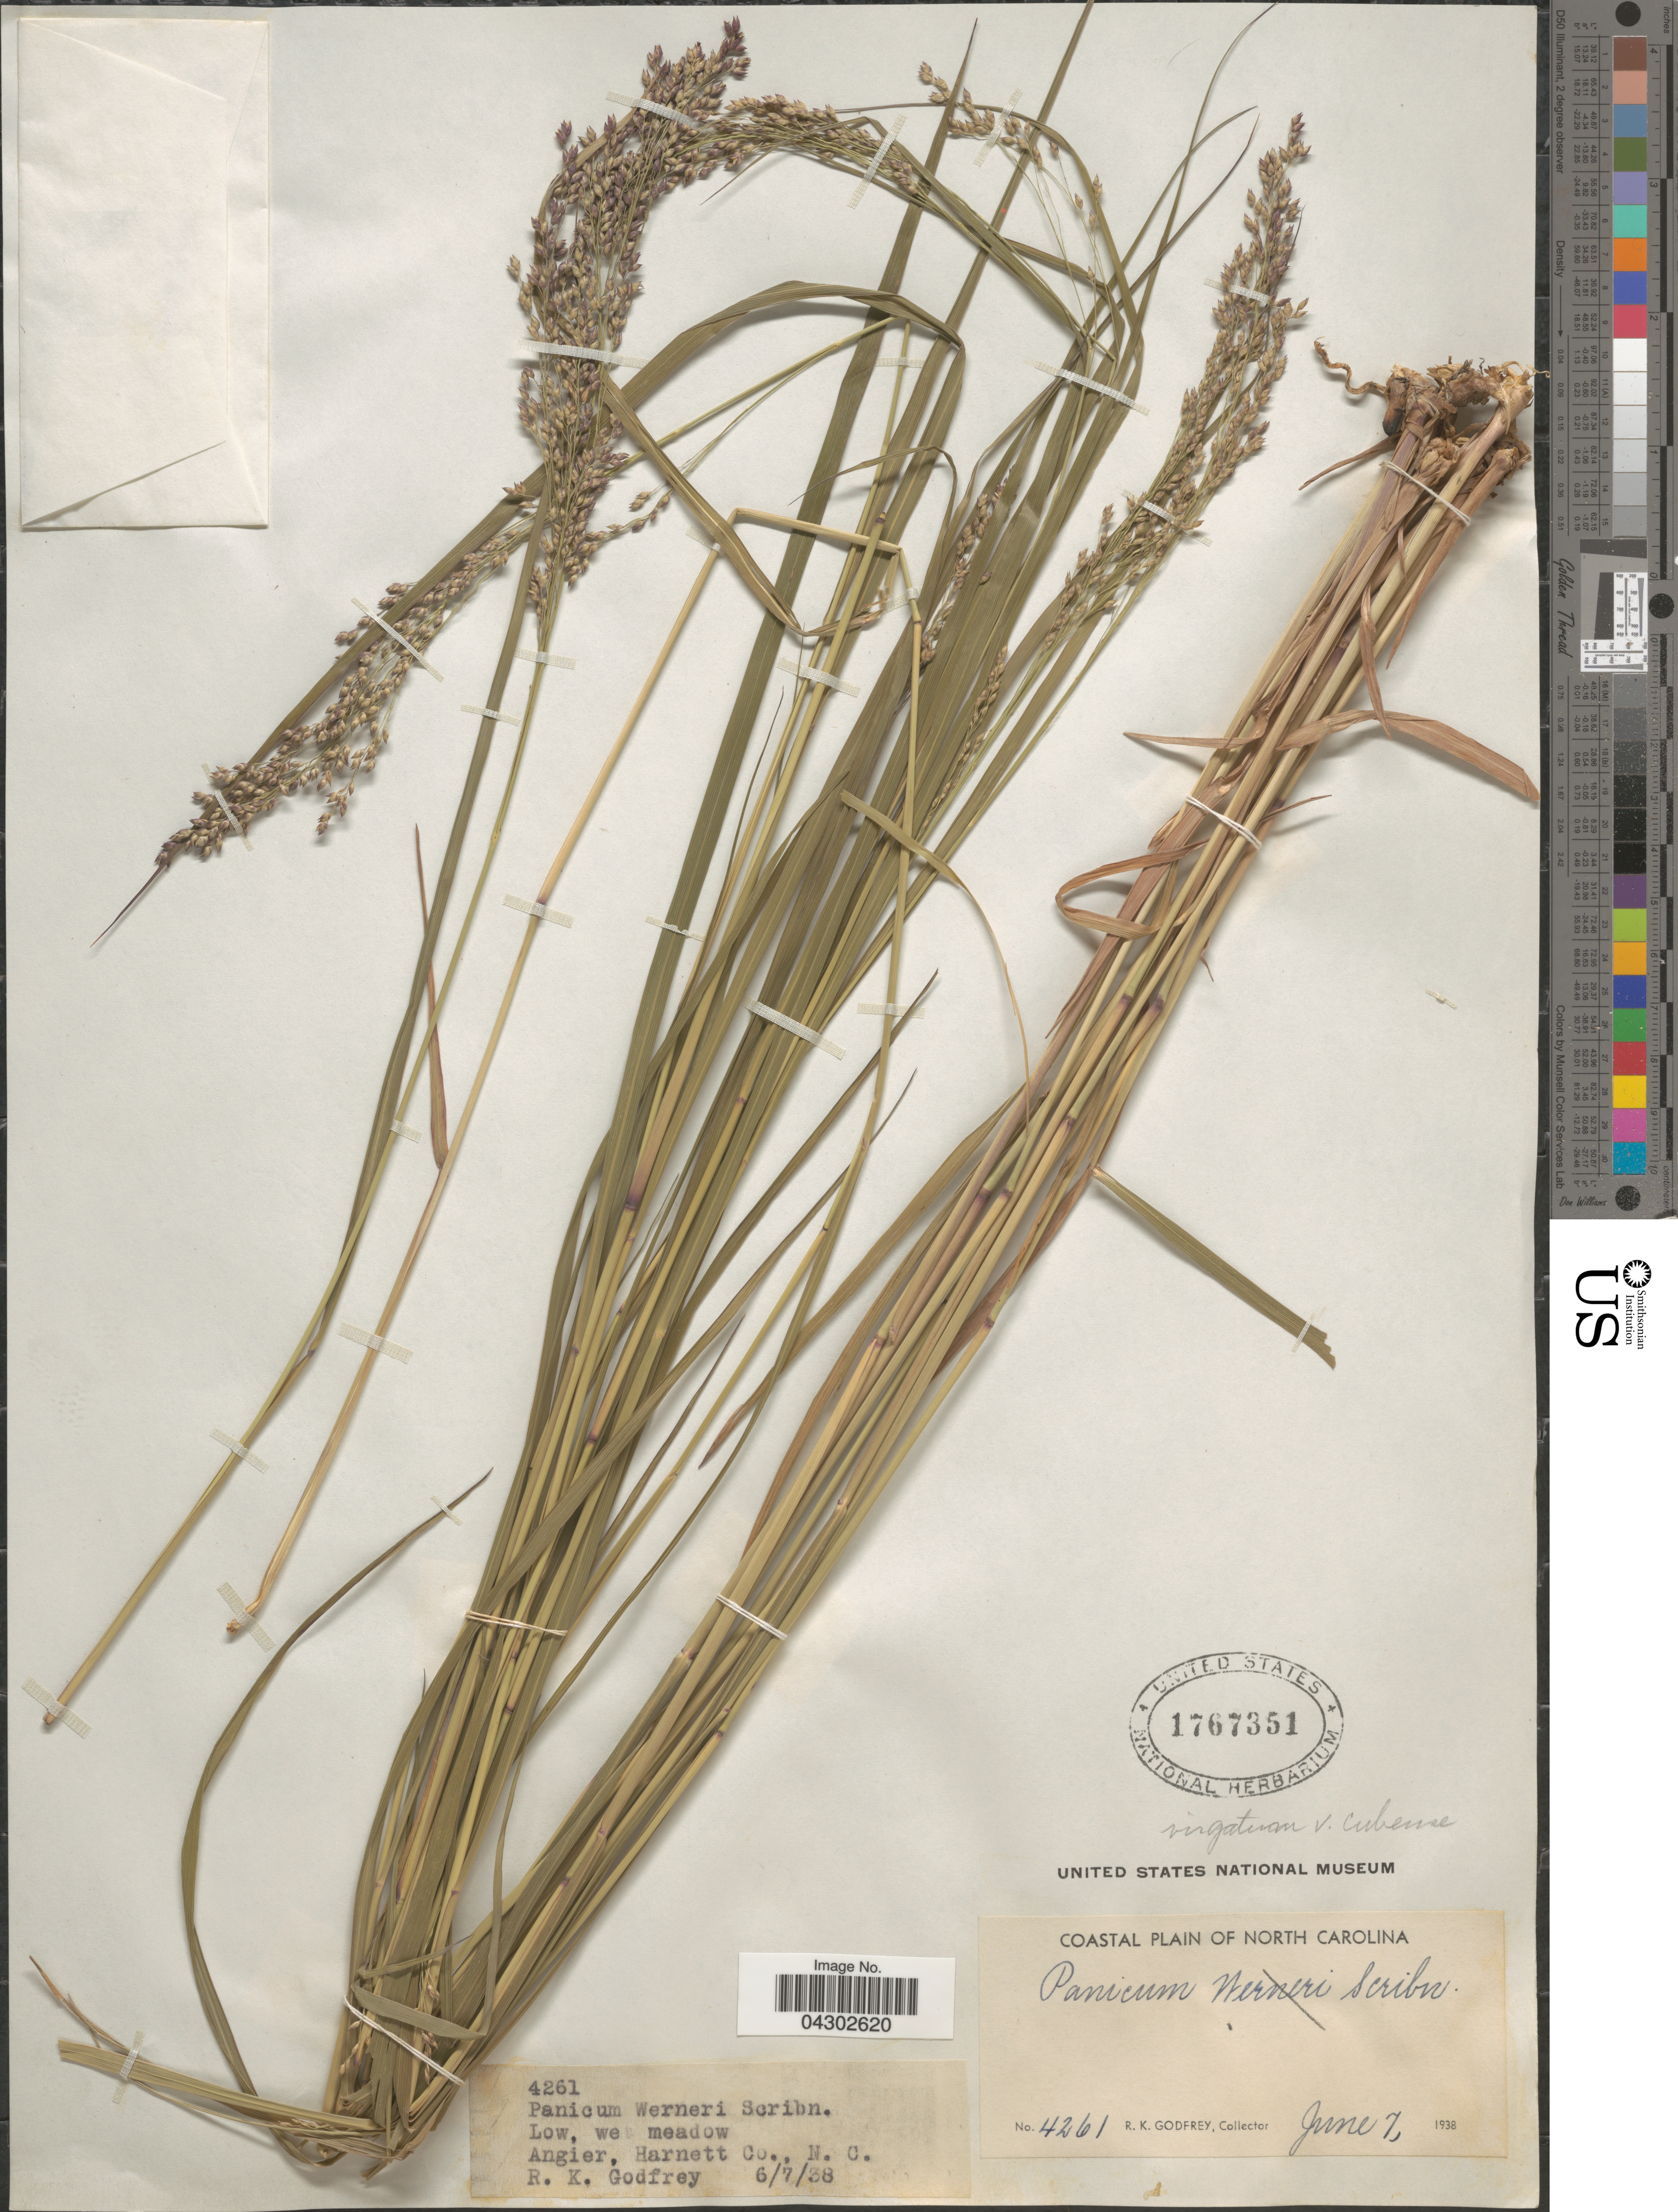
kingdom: Plantae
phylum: Tracheophyta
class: Liliopsida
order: Poales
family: Poaceae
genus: Panicum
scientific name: Panicum virgatum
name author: L.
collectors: R. K. Godfrey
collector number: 4261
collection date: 1938-06-07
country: United States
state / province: North Carolina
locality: Low, wet meadow Angier, Harnett Co. Coastal Plain of North Carolina.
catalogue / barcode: US 1767351